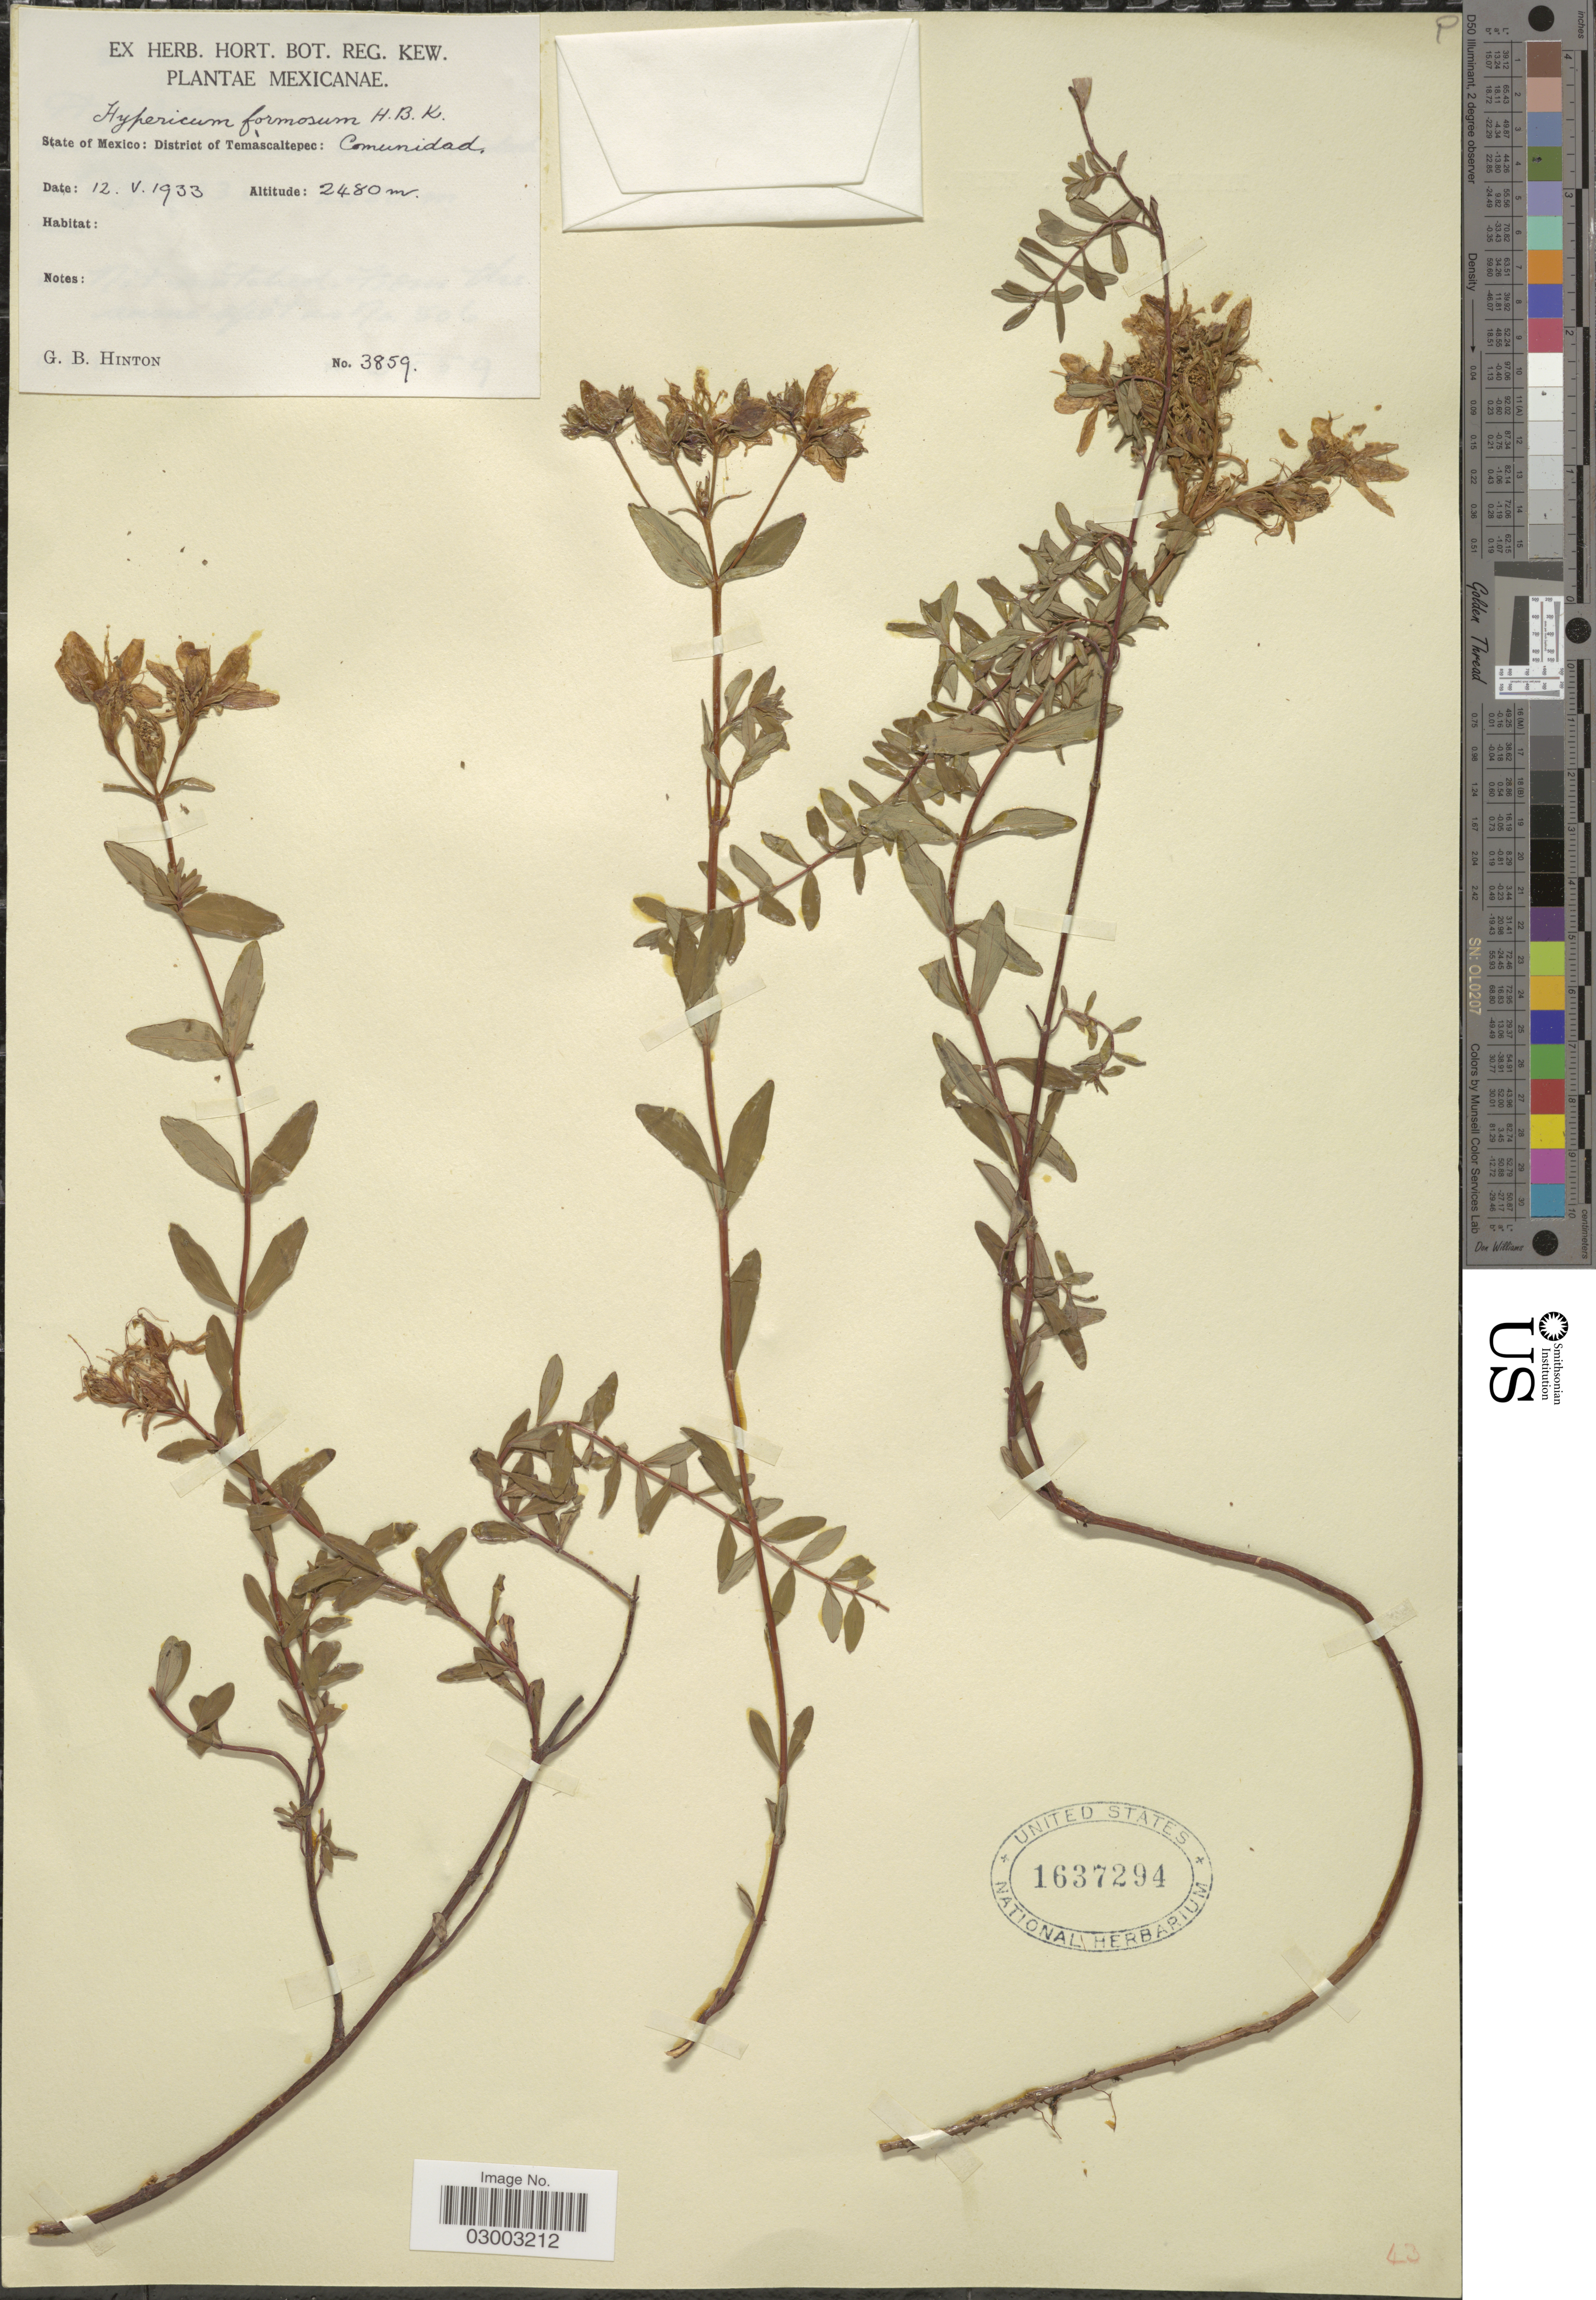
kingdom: Plantae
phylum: Tracheophyta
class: Magnoliopsida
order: Malpighiales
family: Hypericaceae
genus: Hypericum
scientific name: Hypericum oaxacanum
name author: R. Keller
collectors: G. B. Hinton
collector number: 3859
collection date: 1933-05-12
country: Mexico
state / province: México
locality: District of Temascaltepec, Comunidad.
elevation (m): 2480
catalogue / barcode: US 1637294